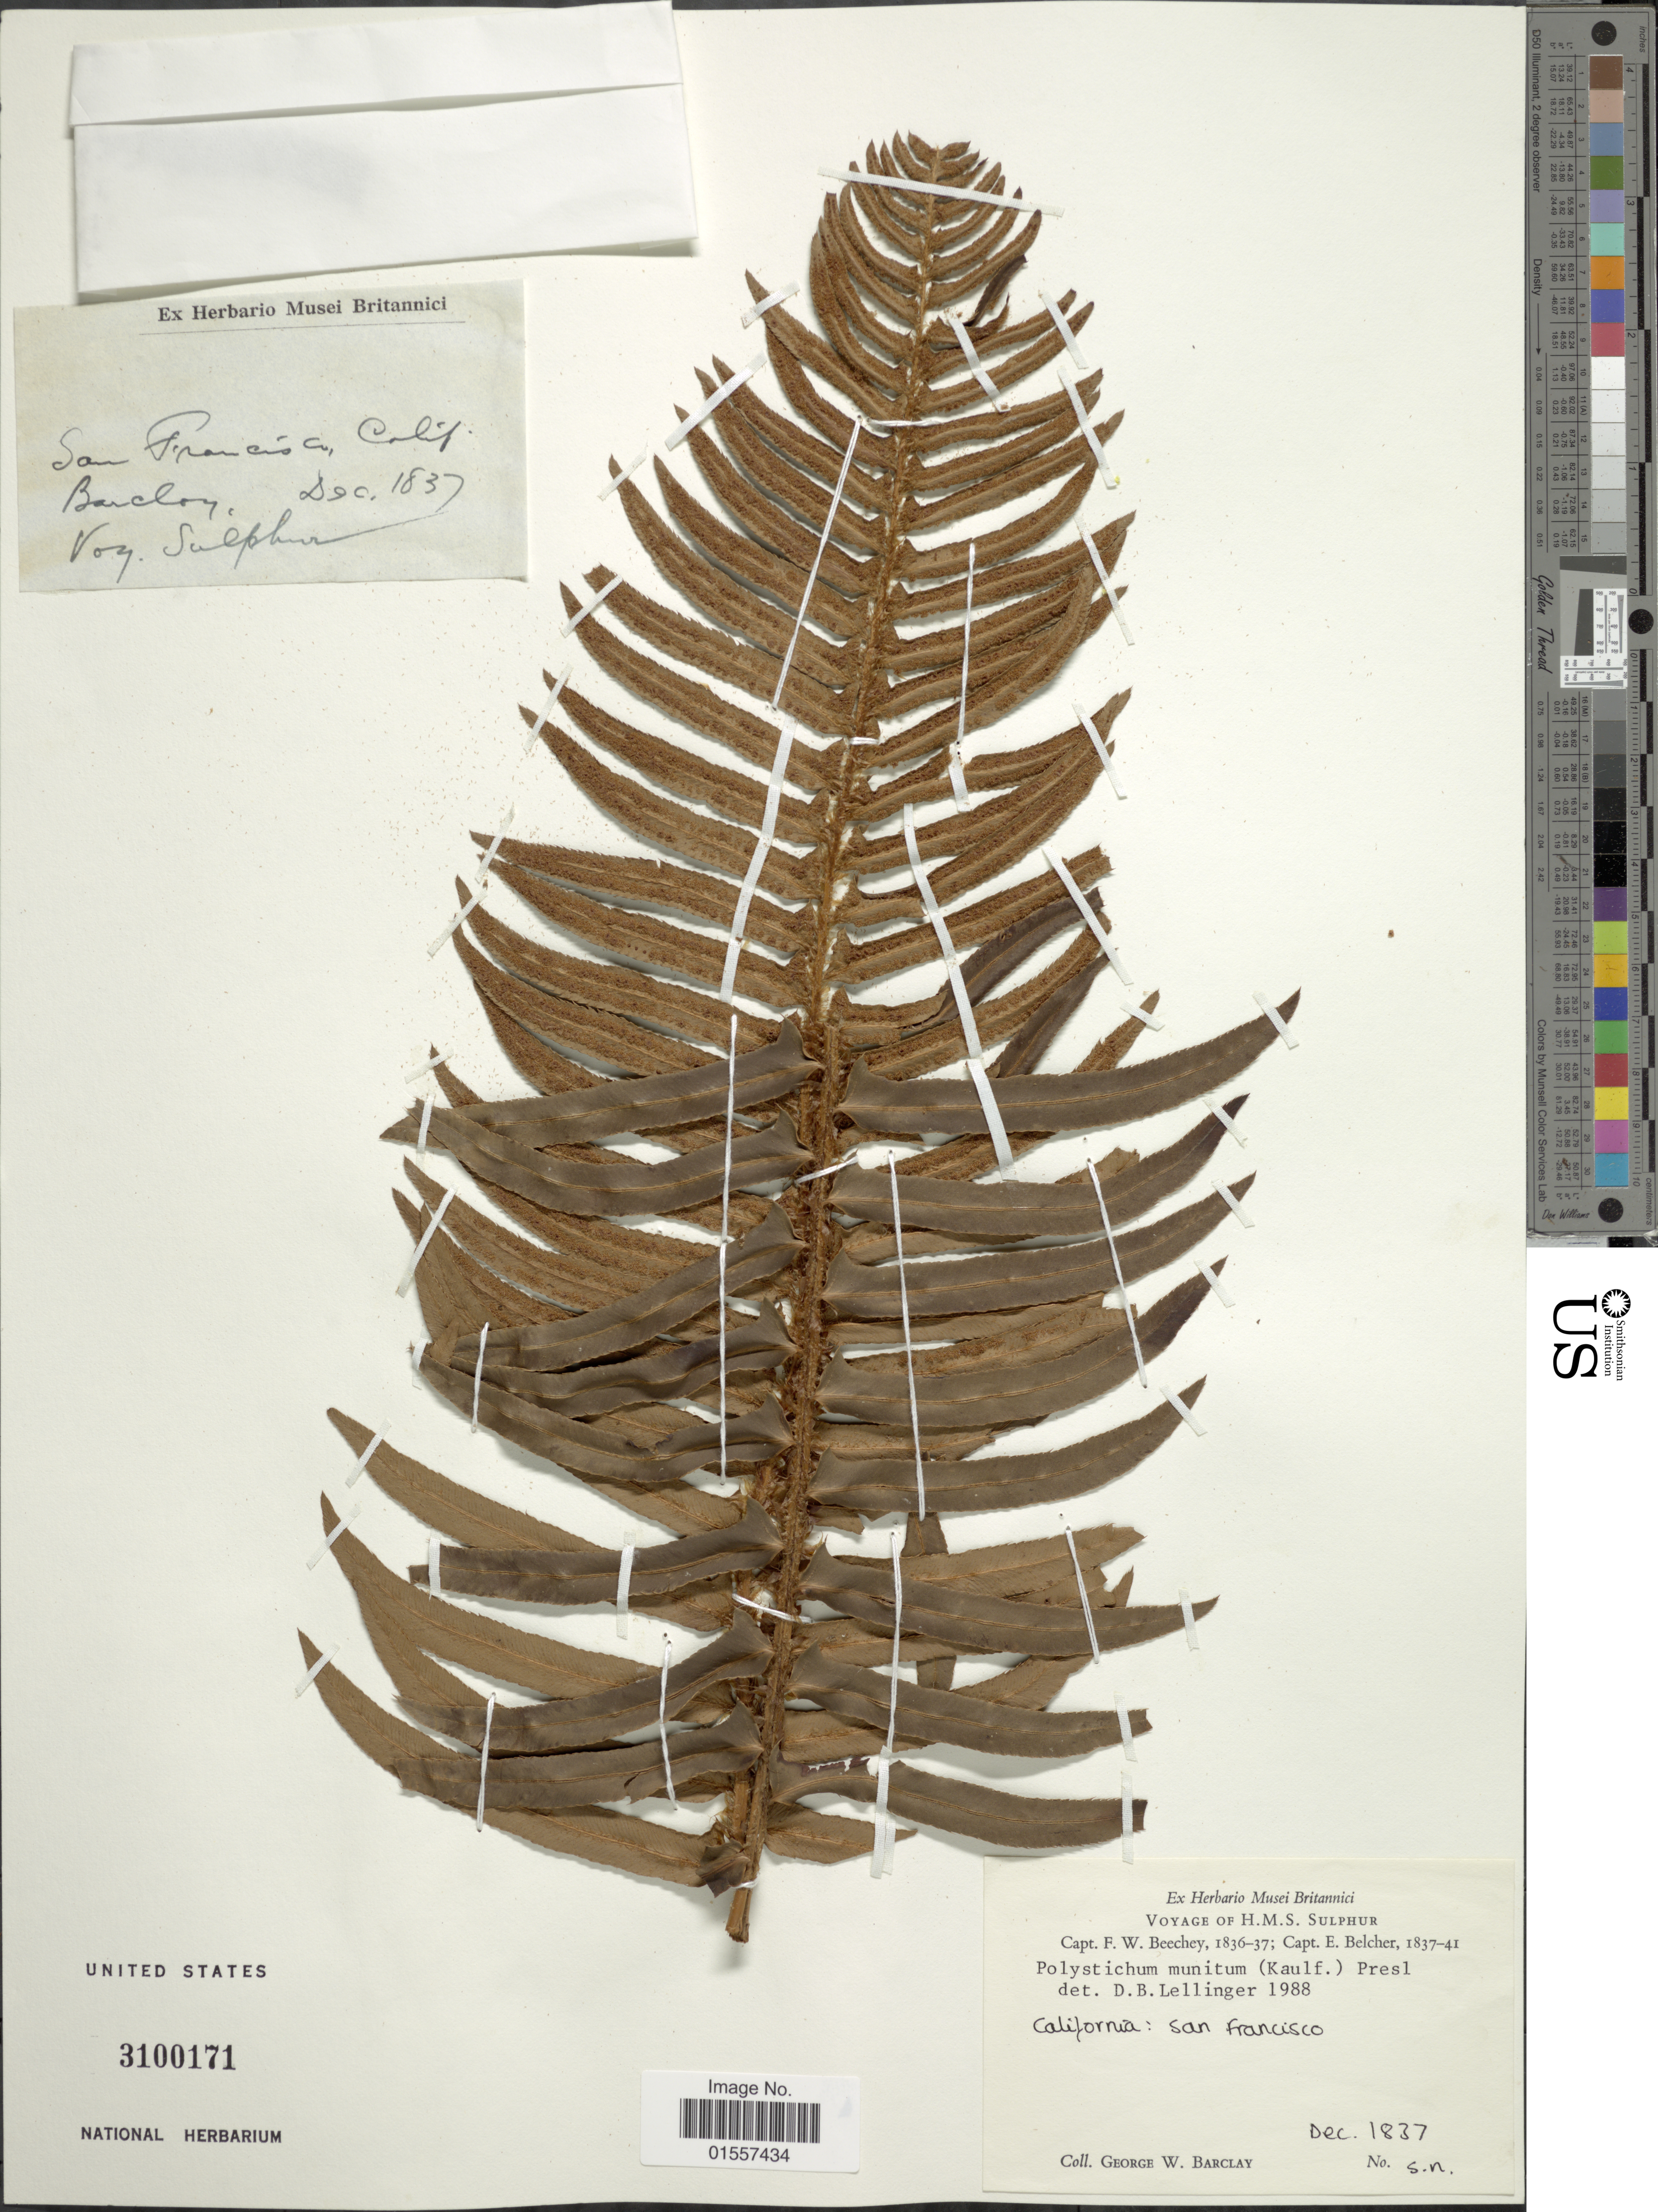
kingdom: Plantae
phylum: Tracheophyta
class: Polypodiopsida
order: Polypodiales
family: Dryopteridaceae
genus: Polystichum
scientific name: Polystichum munitum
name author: (Kaulf.) C. Presl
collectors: G. W. Barclay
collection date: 1837-12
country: United States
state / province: California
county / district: San Francisco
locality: San Francisco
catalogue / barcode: US 3100171